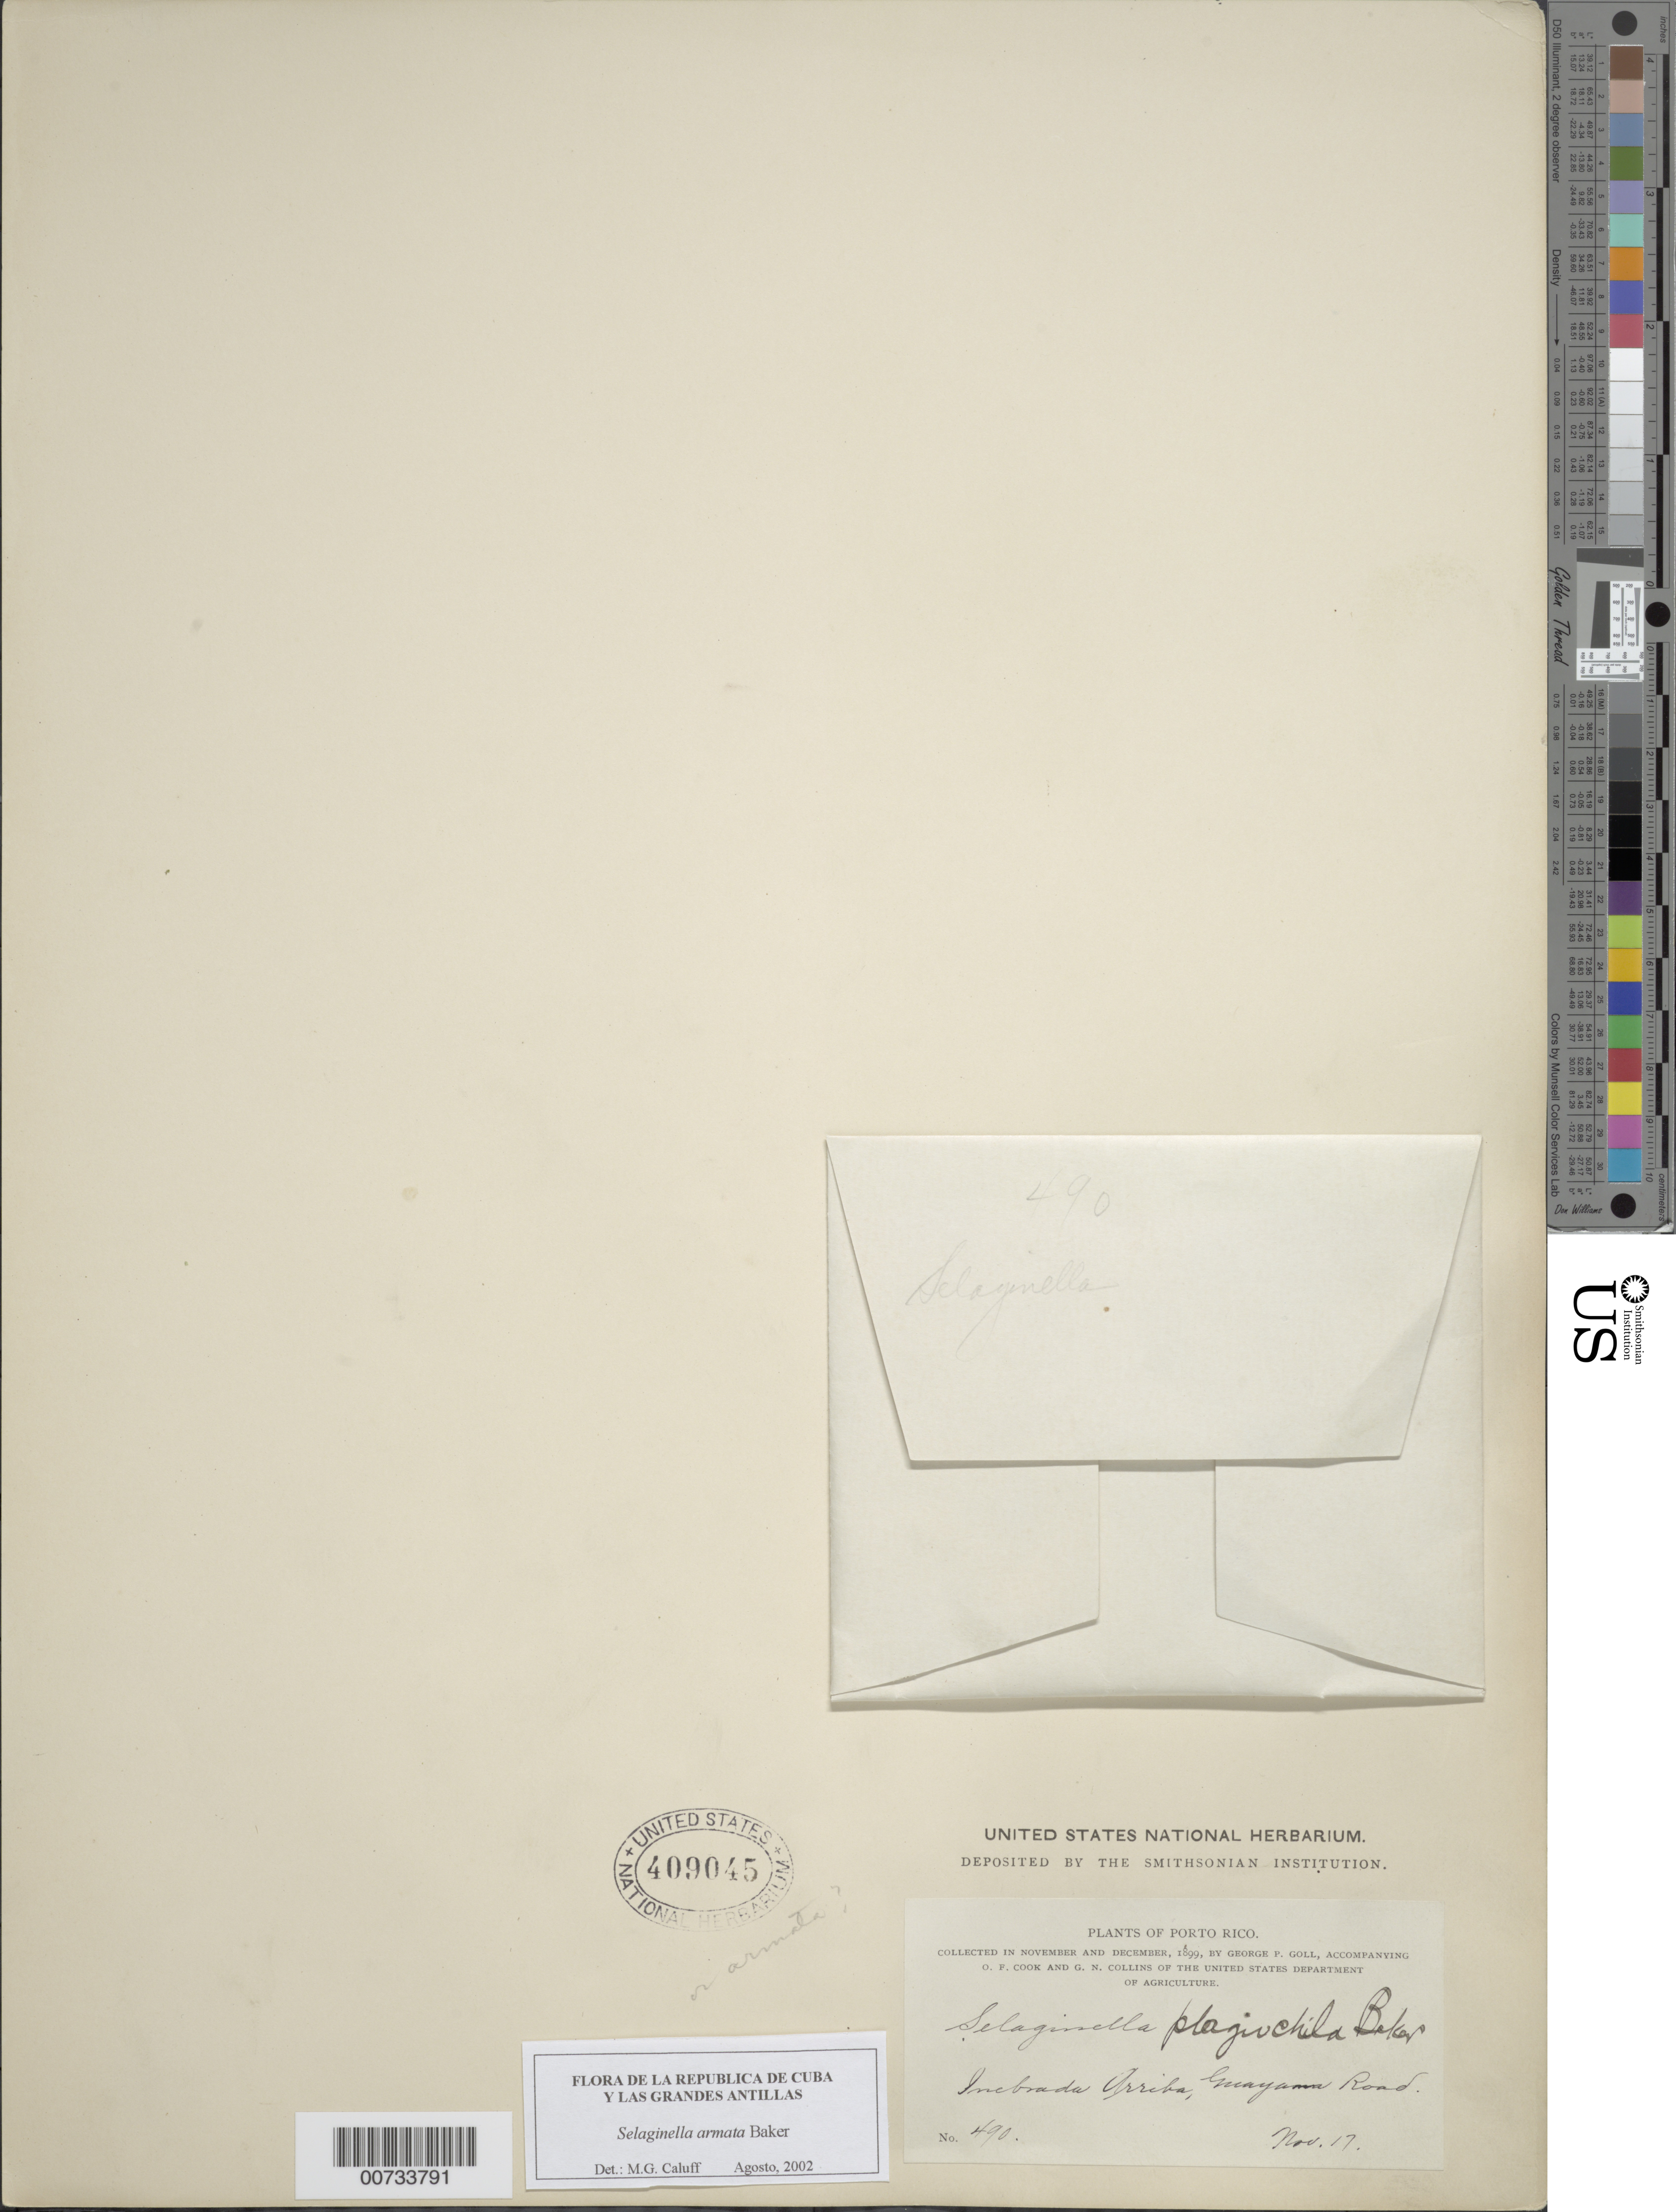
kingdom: Plantae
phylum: Tracheophyta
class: Lycopodiopsida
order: Selaginellales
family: Selaginellaceae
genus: Selaginella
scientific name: Selaginella armata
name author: Baker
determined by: Caluff, M. García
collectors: G. Goll, O. F. Cook & G. N. Collins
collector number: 490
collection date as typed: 17 Nov 1899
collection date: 1899-11-17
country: Puerto Rico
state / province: Guayama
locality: Quebrada Arriba, Guayama Road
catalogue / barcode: US 409045